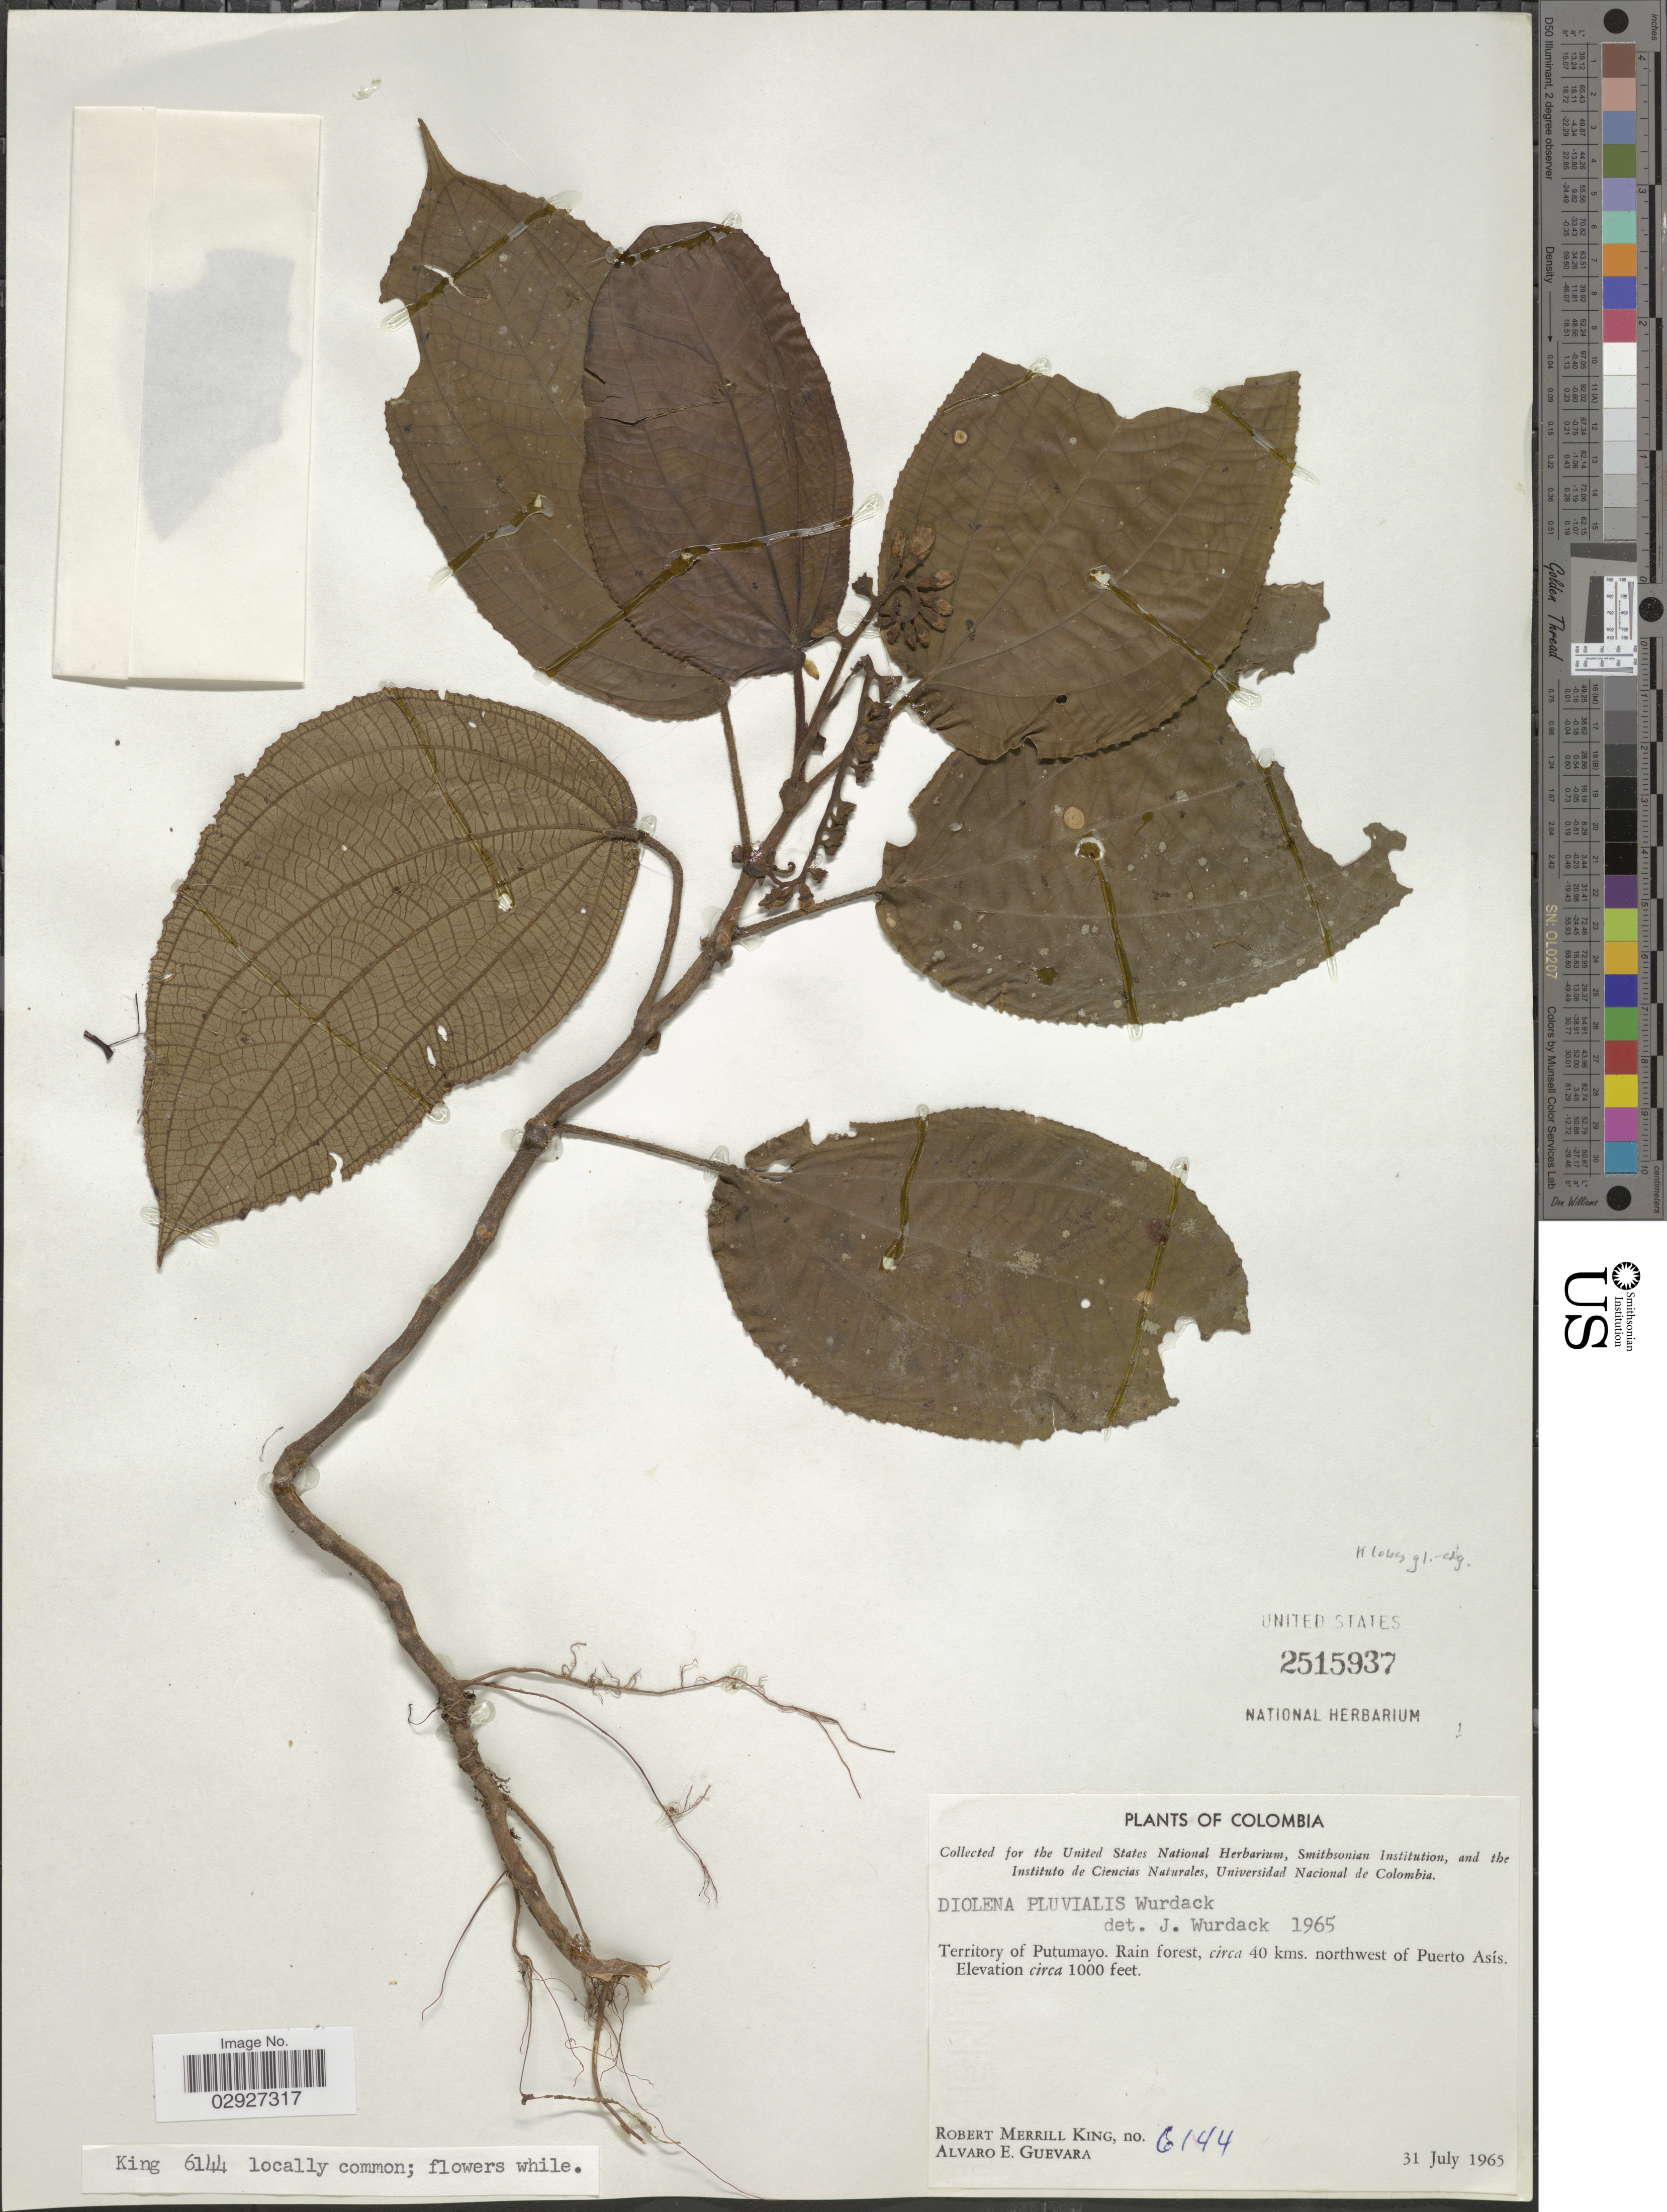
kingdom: Plantae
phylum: Tracheophyta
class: Magnoliopsida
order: Myrtales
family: Melastomataceae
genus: Triolena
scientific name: Triolena pluvialis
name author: (Wurdack) Wurdack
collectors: R. M. King & A. E. Guevara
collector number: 6144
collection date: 1965-07-31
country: Colombia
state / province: Putumayo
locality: Territory of Putumayo, Rain forest, circa 40 kms. northwest of Puerto Asis.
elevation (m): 305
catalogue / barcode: US 2515937